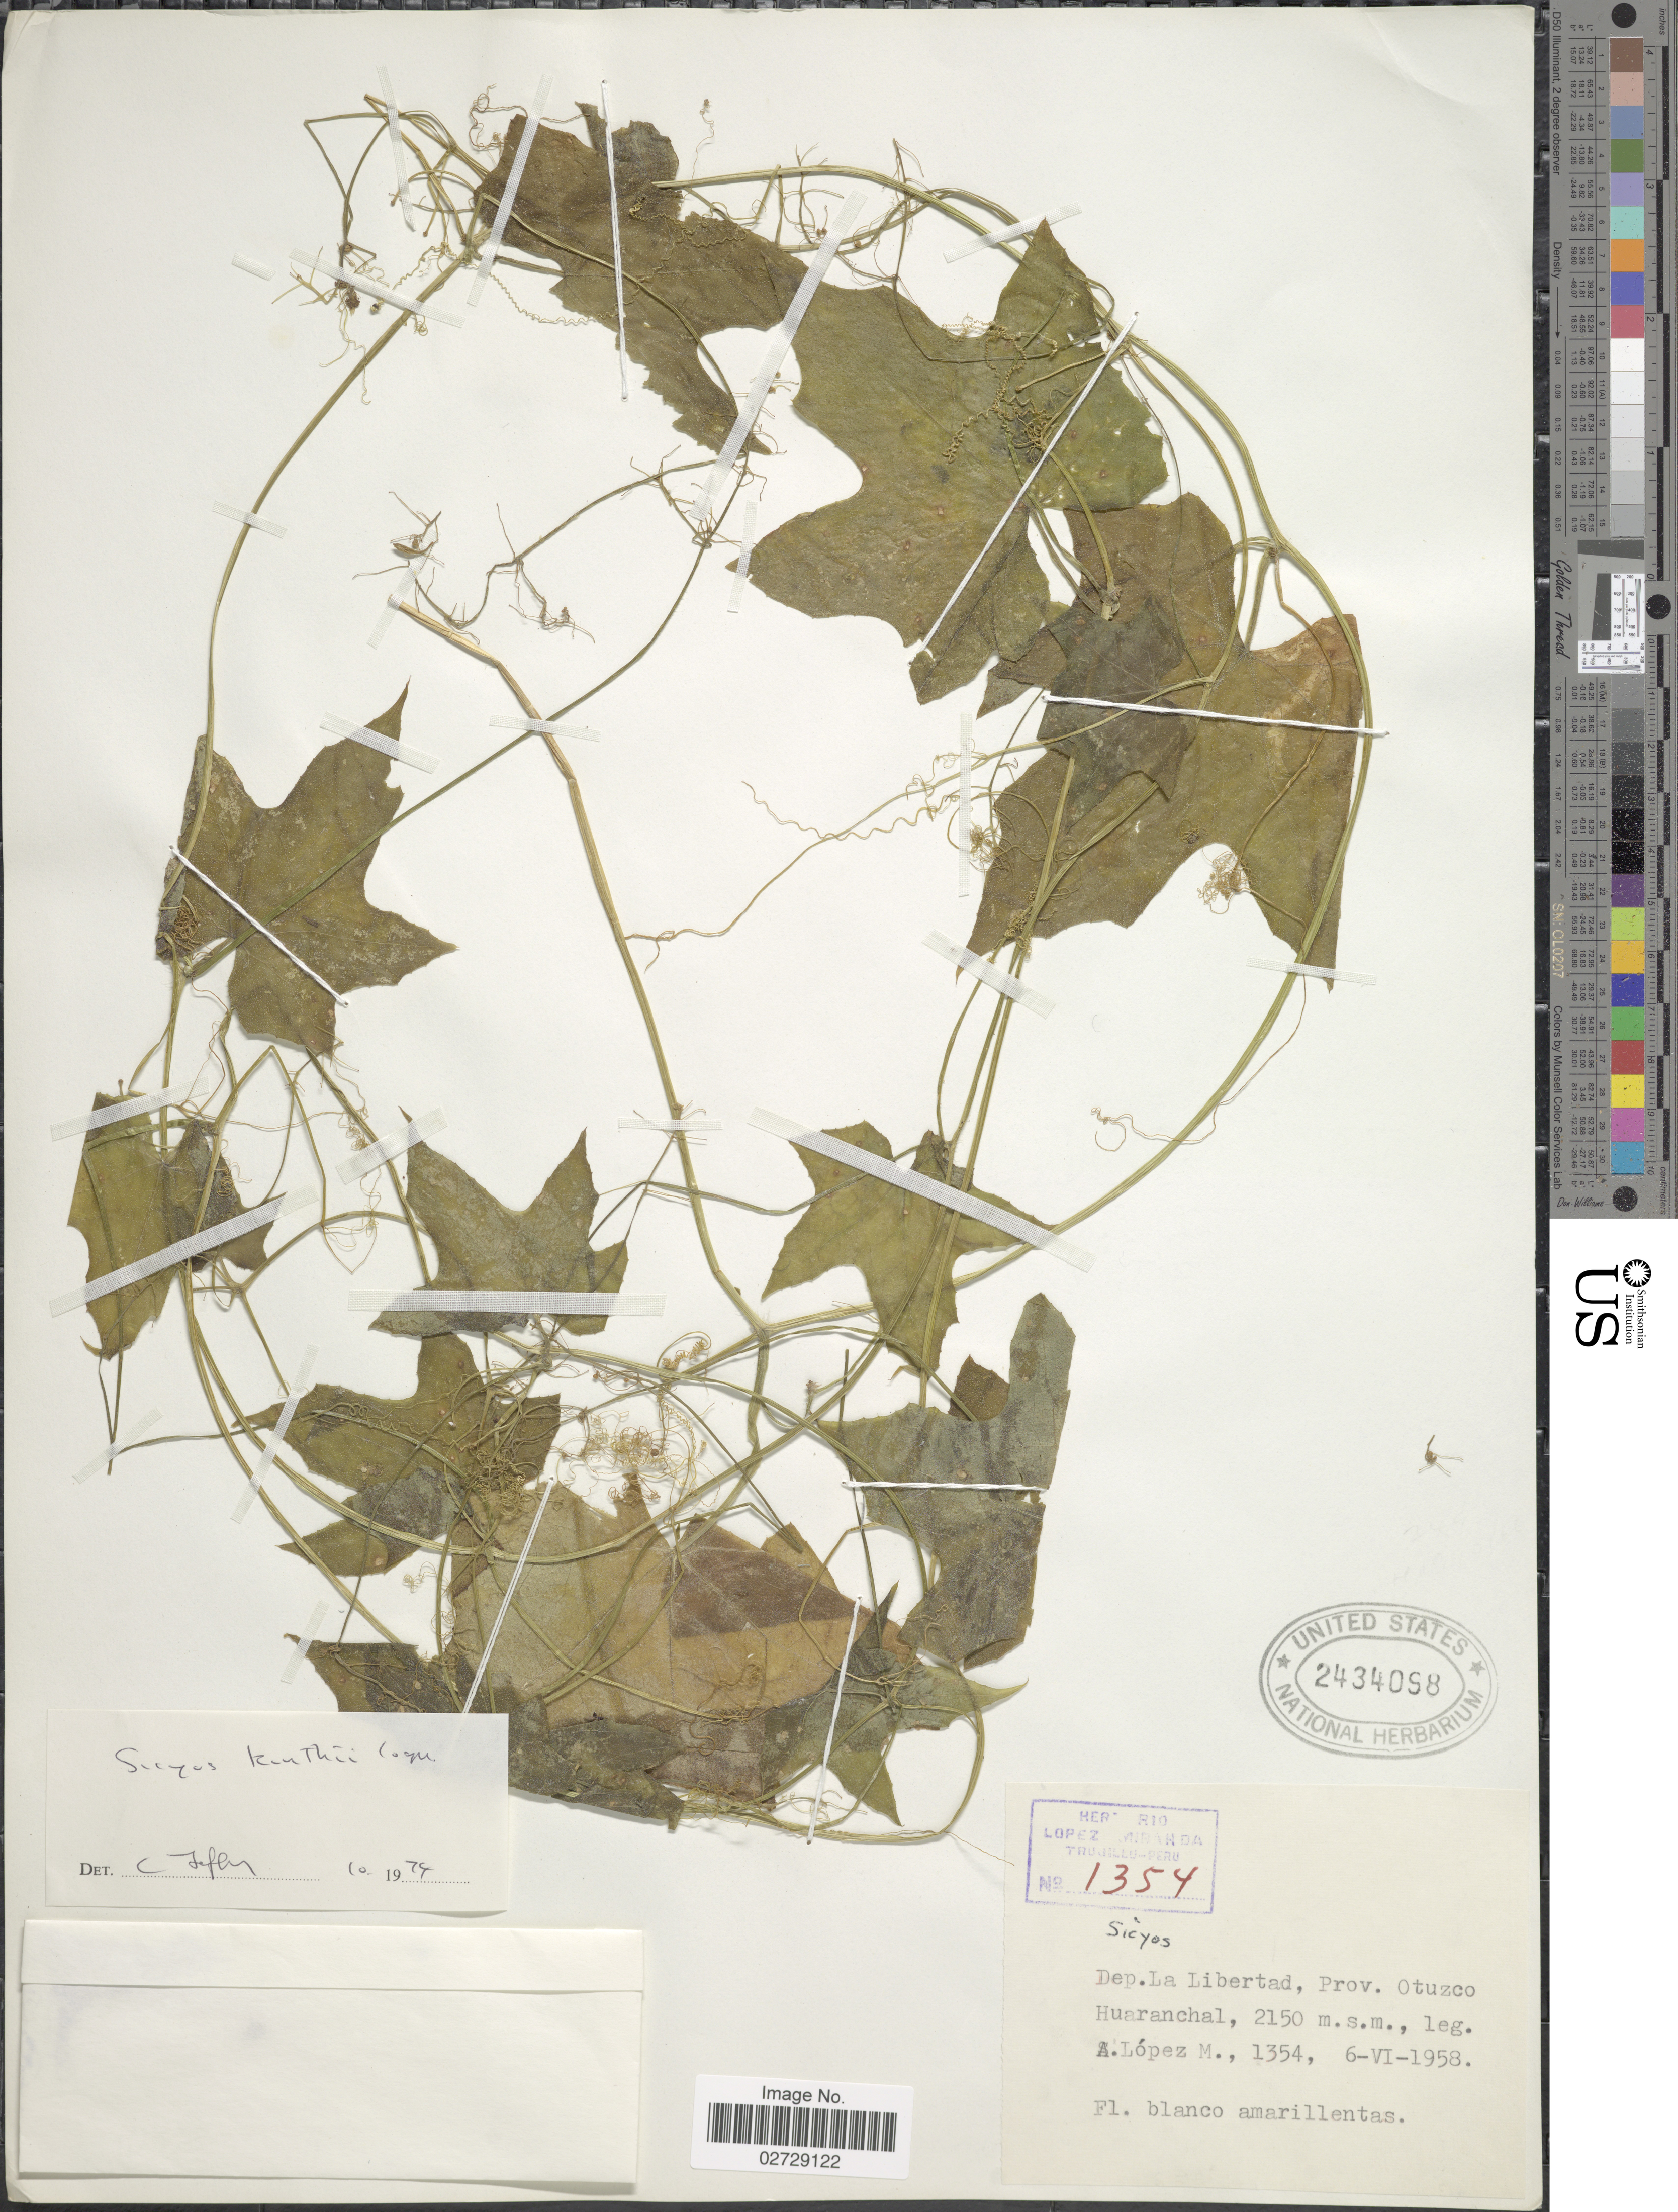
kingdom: Plantae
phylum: Tracheophyta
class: Magnoliopsida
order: Cucurbitales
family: Cucurbitaceae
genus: Sicyos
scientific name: Sicyos kunthii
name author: Cogn.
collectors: A. López M.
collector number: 1354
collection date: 1958-06-06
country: Peru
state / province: La Libertad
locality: Dep. La Libertad, Prov. Otuzco, Huaranchal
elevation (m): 2150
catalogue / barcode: US 2434098